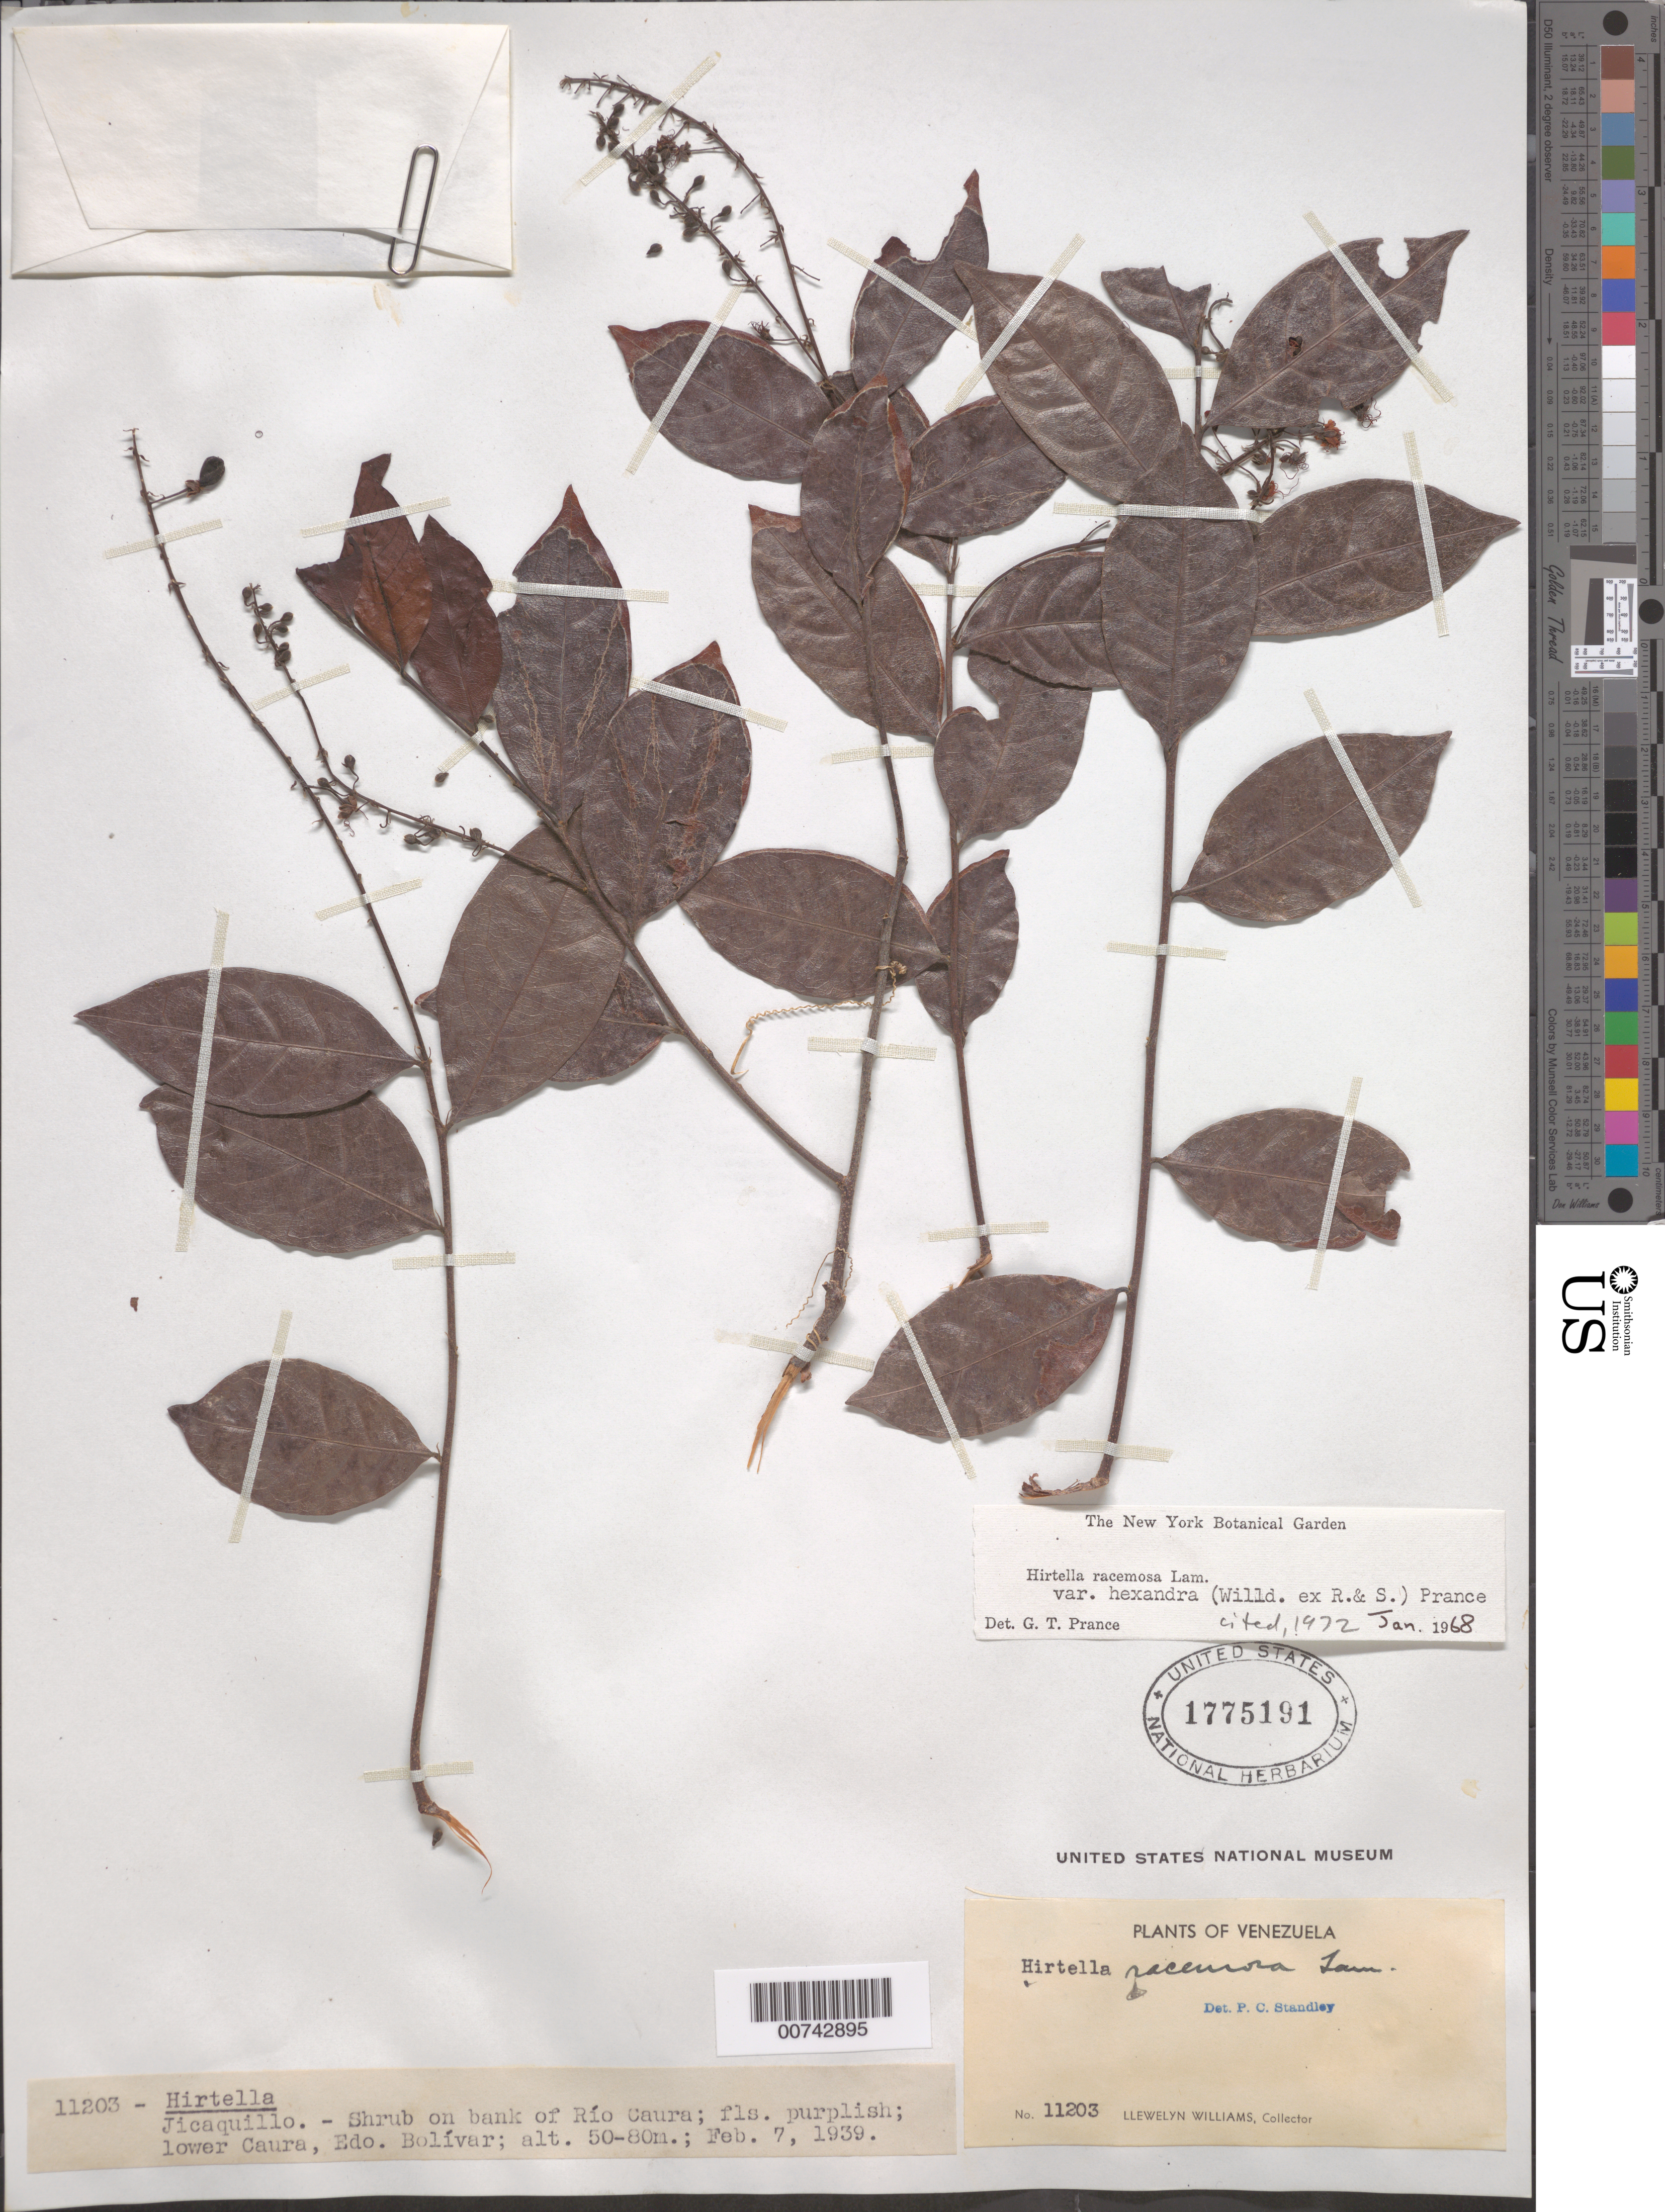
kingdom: Plantae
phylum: Tracheophyta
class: Magnoliopsida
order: Malpighiales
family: Chrysobalanaceae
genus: Hirtella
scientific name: Hirtella racemosa var. hexandra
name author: (Willd. ex Roem. & Schult.) Prance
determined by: Prance, G. T.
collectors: Ll. Williams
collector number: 11203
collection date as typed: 7-Feb-39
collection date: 1939-02-07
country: Venezuela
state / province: Bolívar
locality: Lower Río Caura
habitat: Bank of river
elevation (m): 50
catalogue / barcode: US 1775191